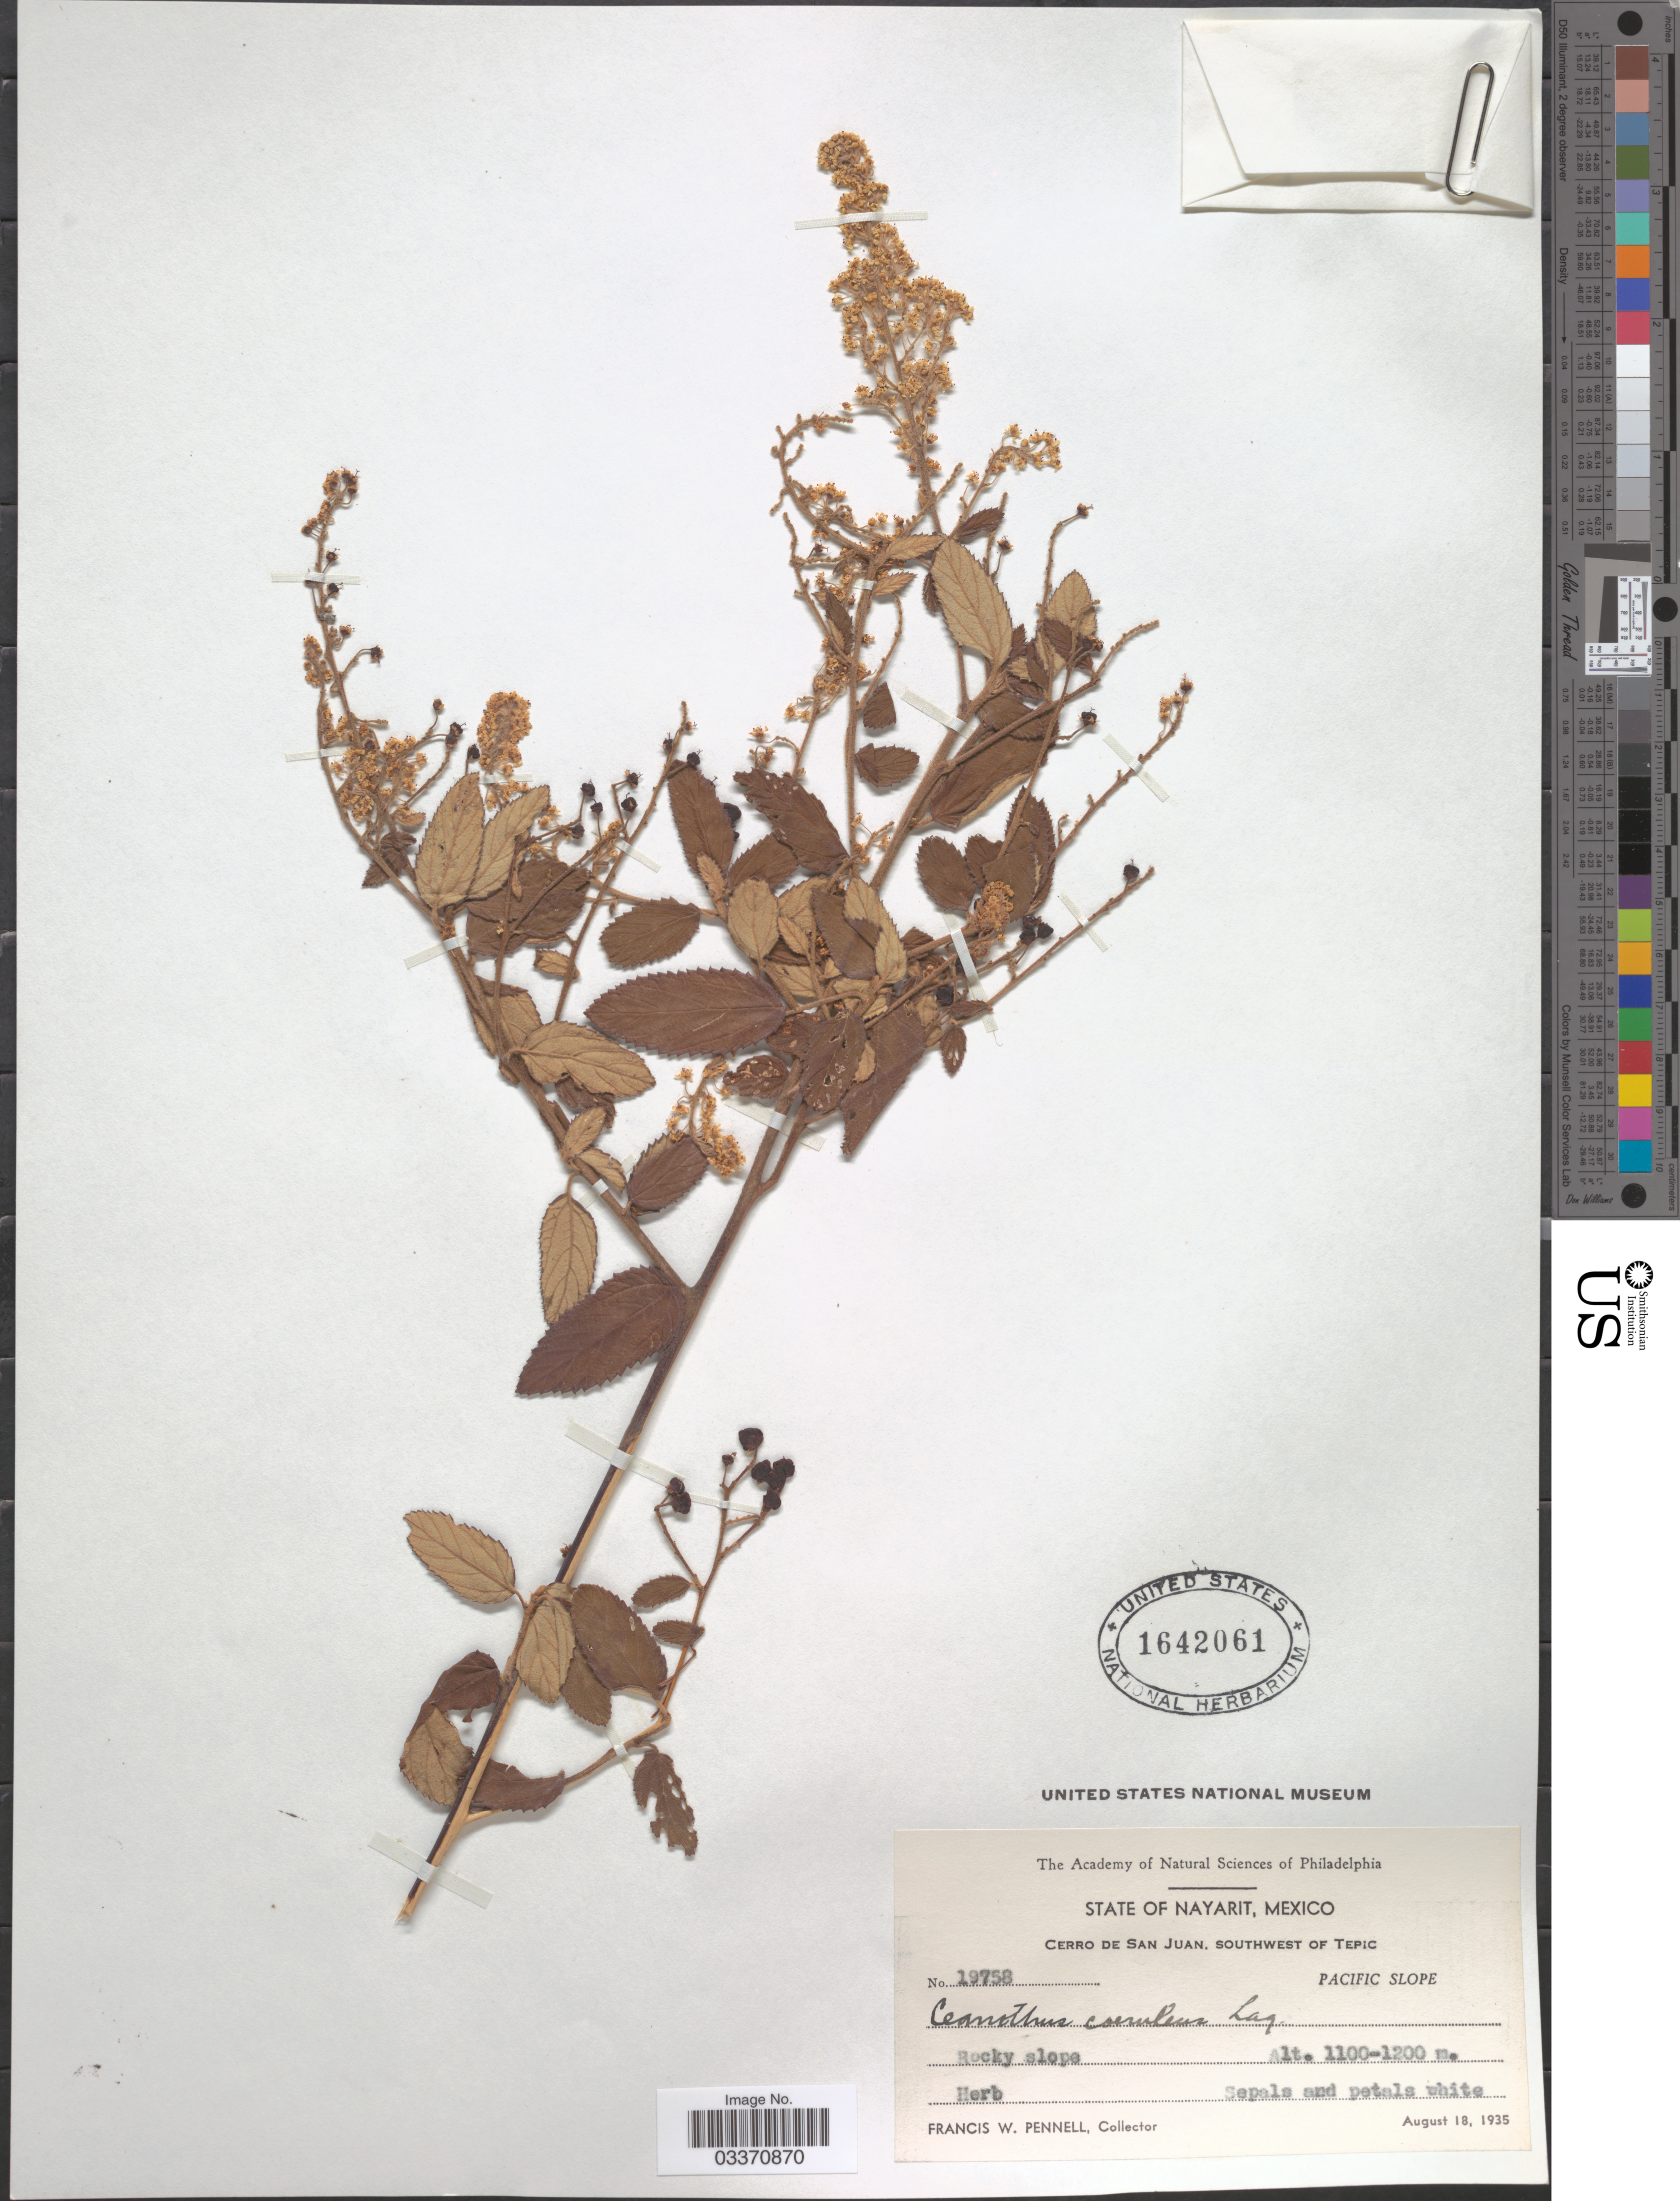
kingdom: Plantae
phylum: Tracheophyta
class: Magnoliopsida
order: Rosales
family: Rhamnaceae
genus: Ceanothus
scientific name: Ceanothus caeruleus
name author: Lag.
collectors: F. W. Pennell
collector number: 19758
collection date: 1935-08-18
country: Mexico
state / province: Nayarit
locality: Cerro de San Juan, southwest of Tepic. Pacific Slope.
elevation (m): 1100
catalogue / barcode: US 1642061